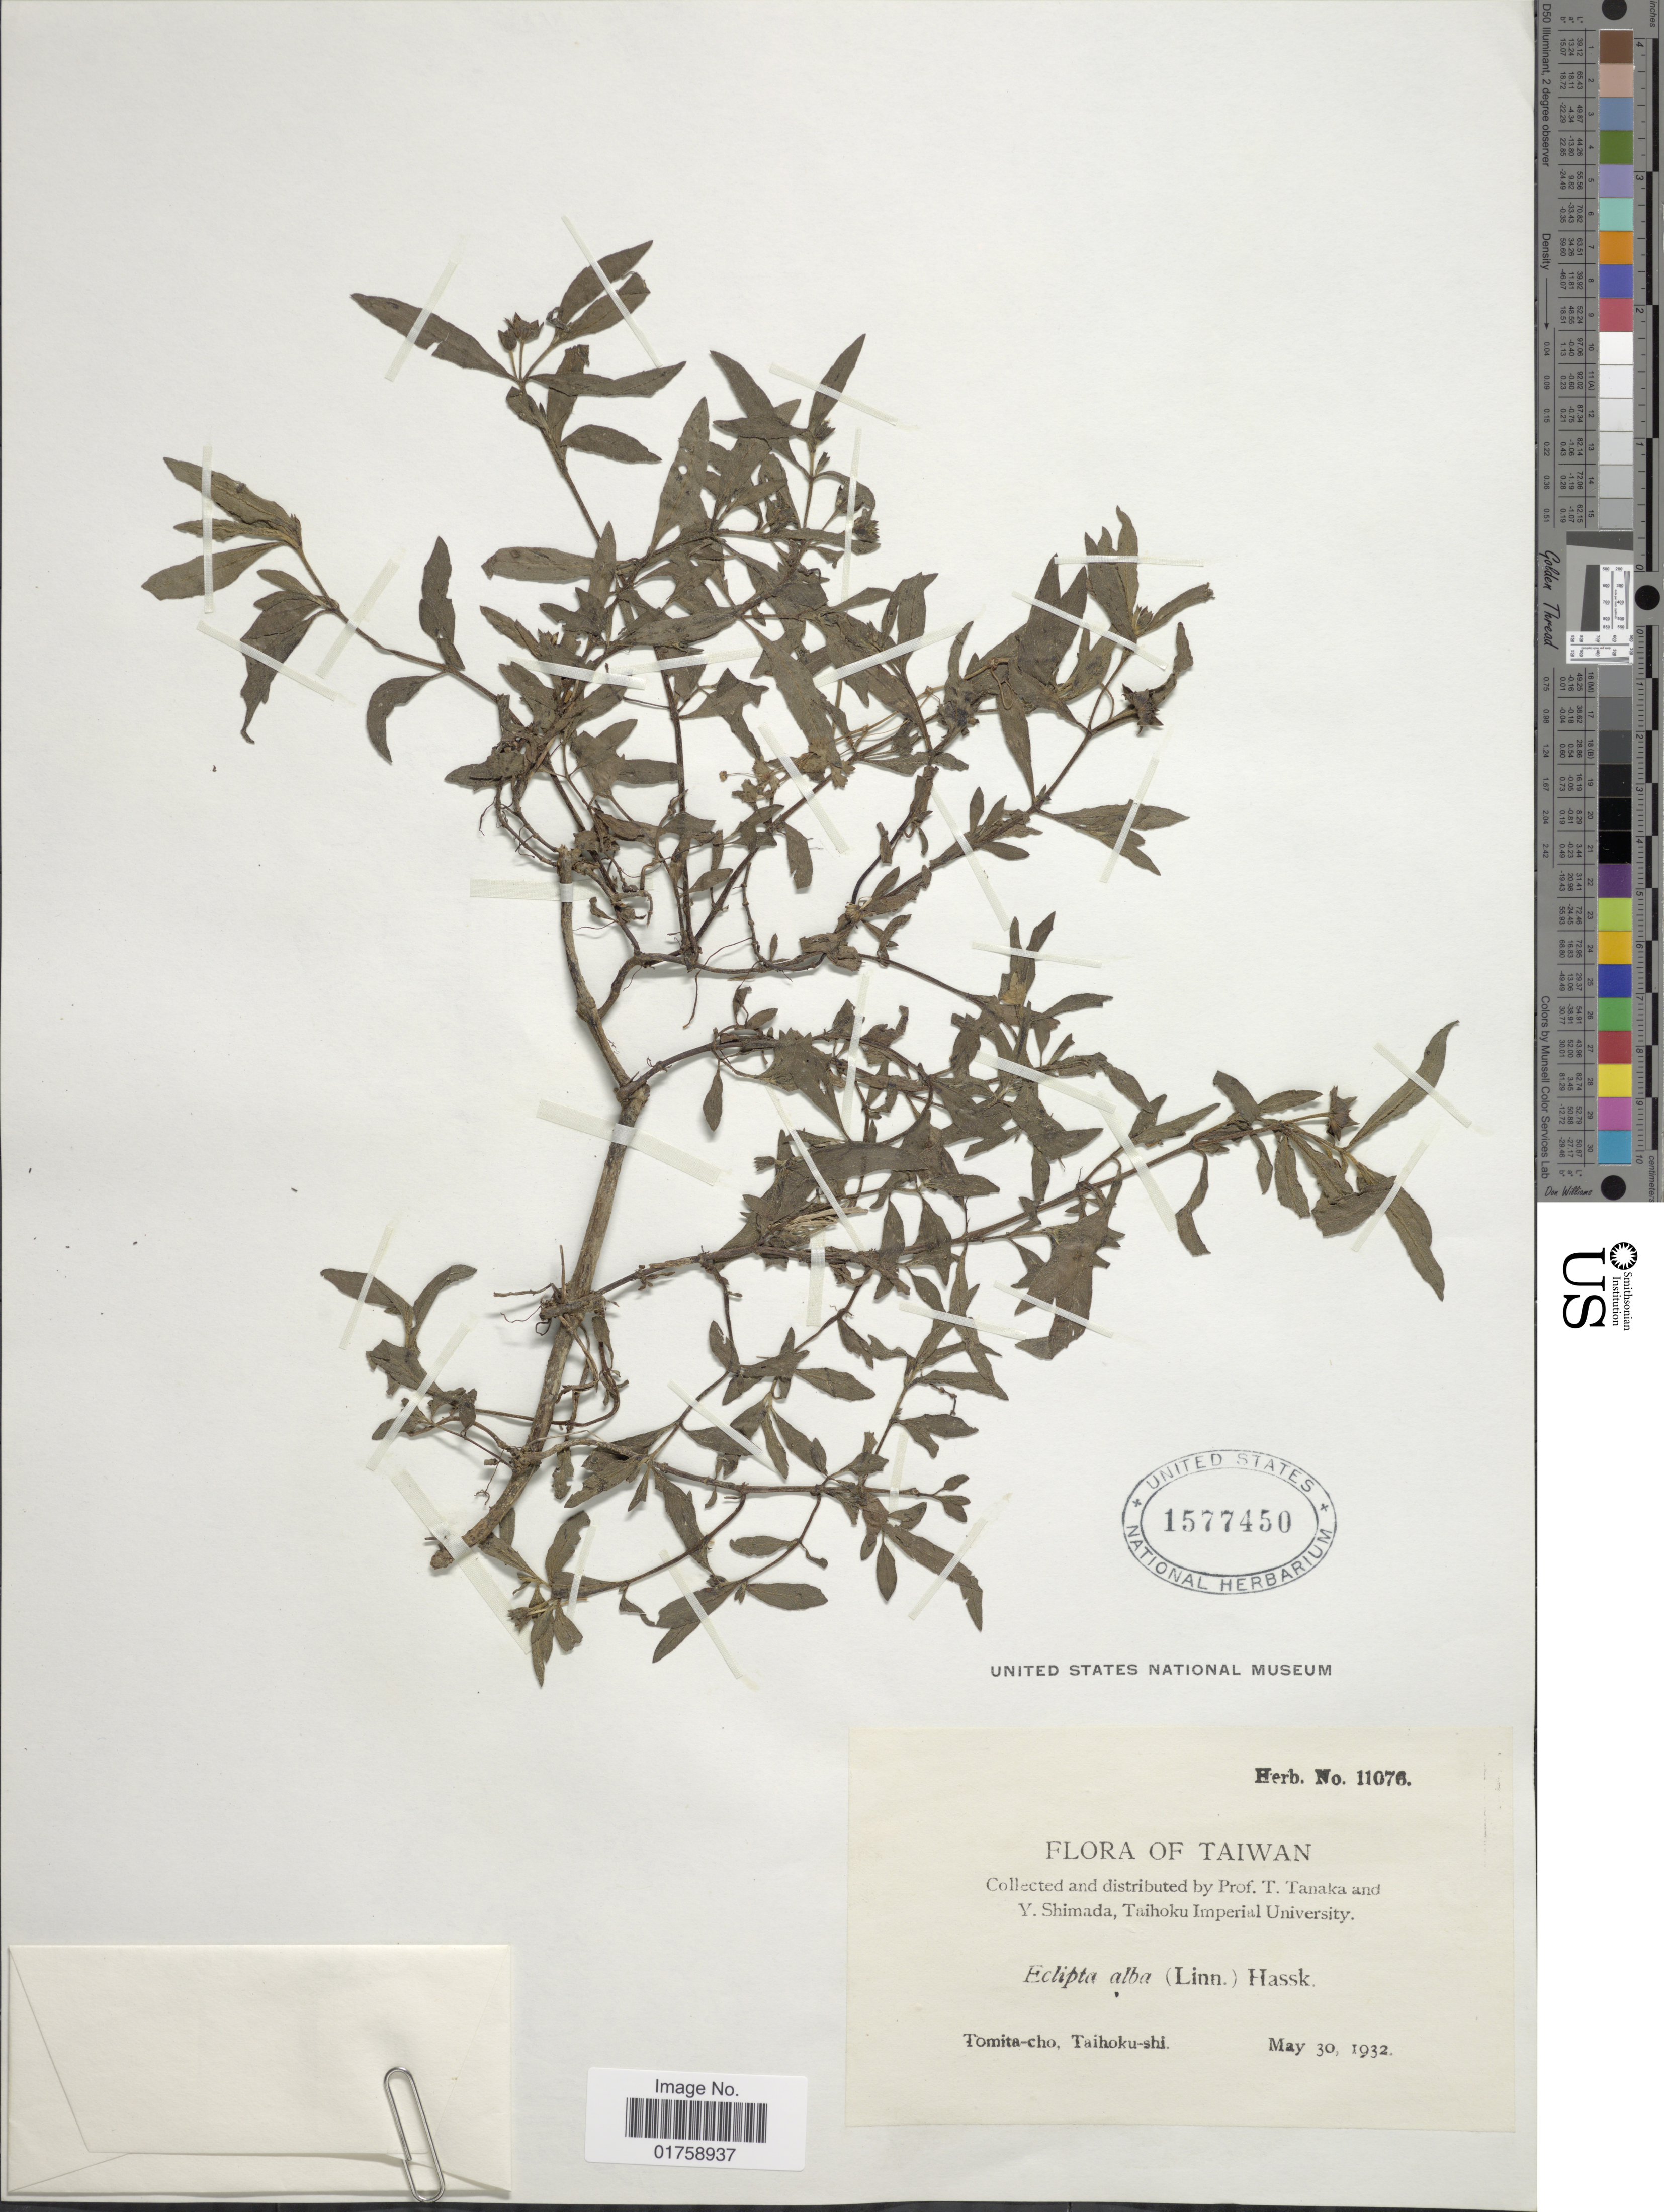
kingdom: Plantae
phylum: Tracheophyta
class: Magnoliopsida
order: Asterales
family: Asteraceae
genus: Eclipta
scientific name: Eclipta prostrata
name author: (L.) L.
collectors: T. Tanaka & Y. Shimada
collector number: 11076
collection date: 1932-05-30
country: Taiwan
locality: Taiwan. Tomita-cho, Taihoku, shi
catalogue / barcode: US 1577450